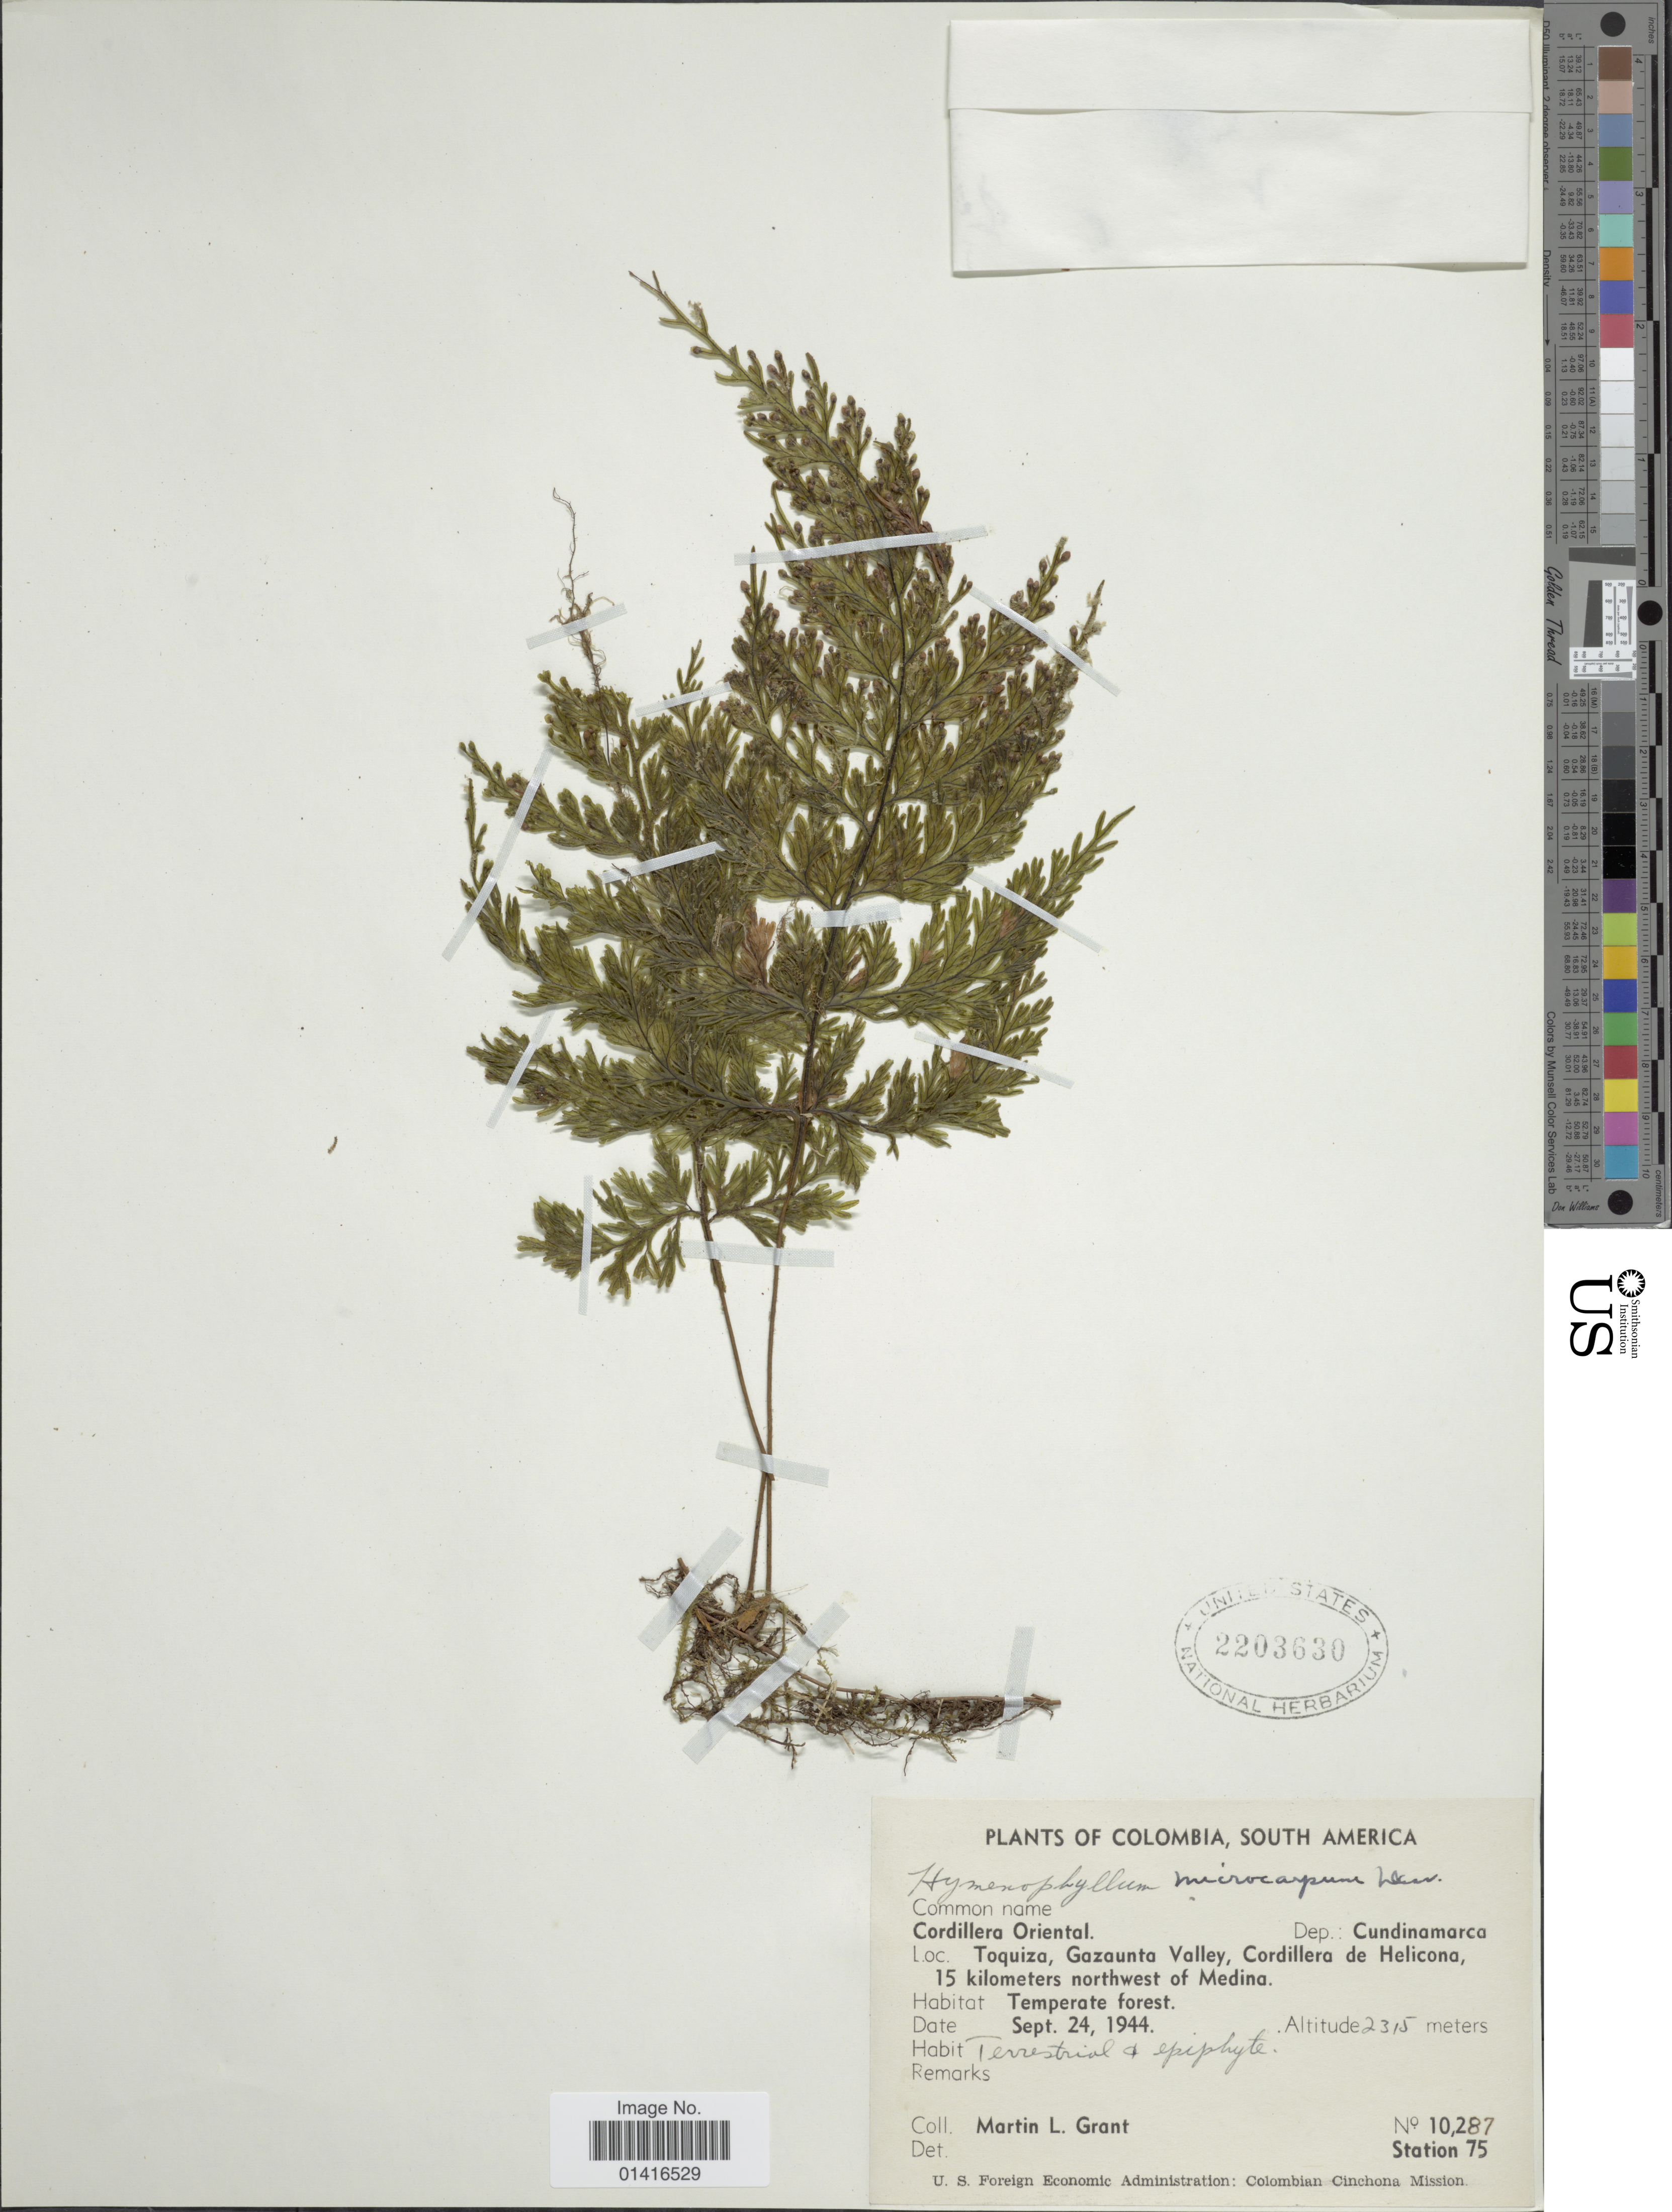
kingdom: Plantae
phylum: Tracheophyta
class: Polypodiopsida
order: Hymenophyllales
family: Hymenophyllaceae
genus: Hymenophyllum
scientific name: Hymenophyllum microcarpum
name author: (Desv.) Lellinger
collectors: M. L. Grant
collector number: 10287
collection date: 1944-09-24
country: Colombia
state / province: Cundinamarca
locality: Cordillera Oriental. Tocquiza, Gazaunta Valley, Cordillera de Helicona, 15 km. northwest of Medina.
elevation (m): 2315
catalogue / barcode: US 2203630